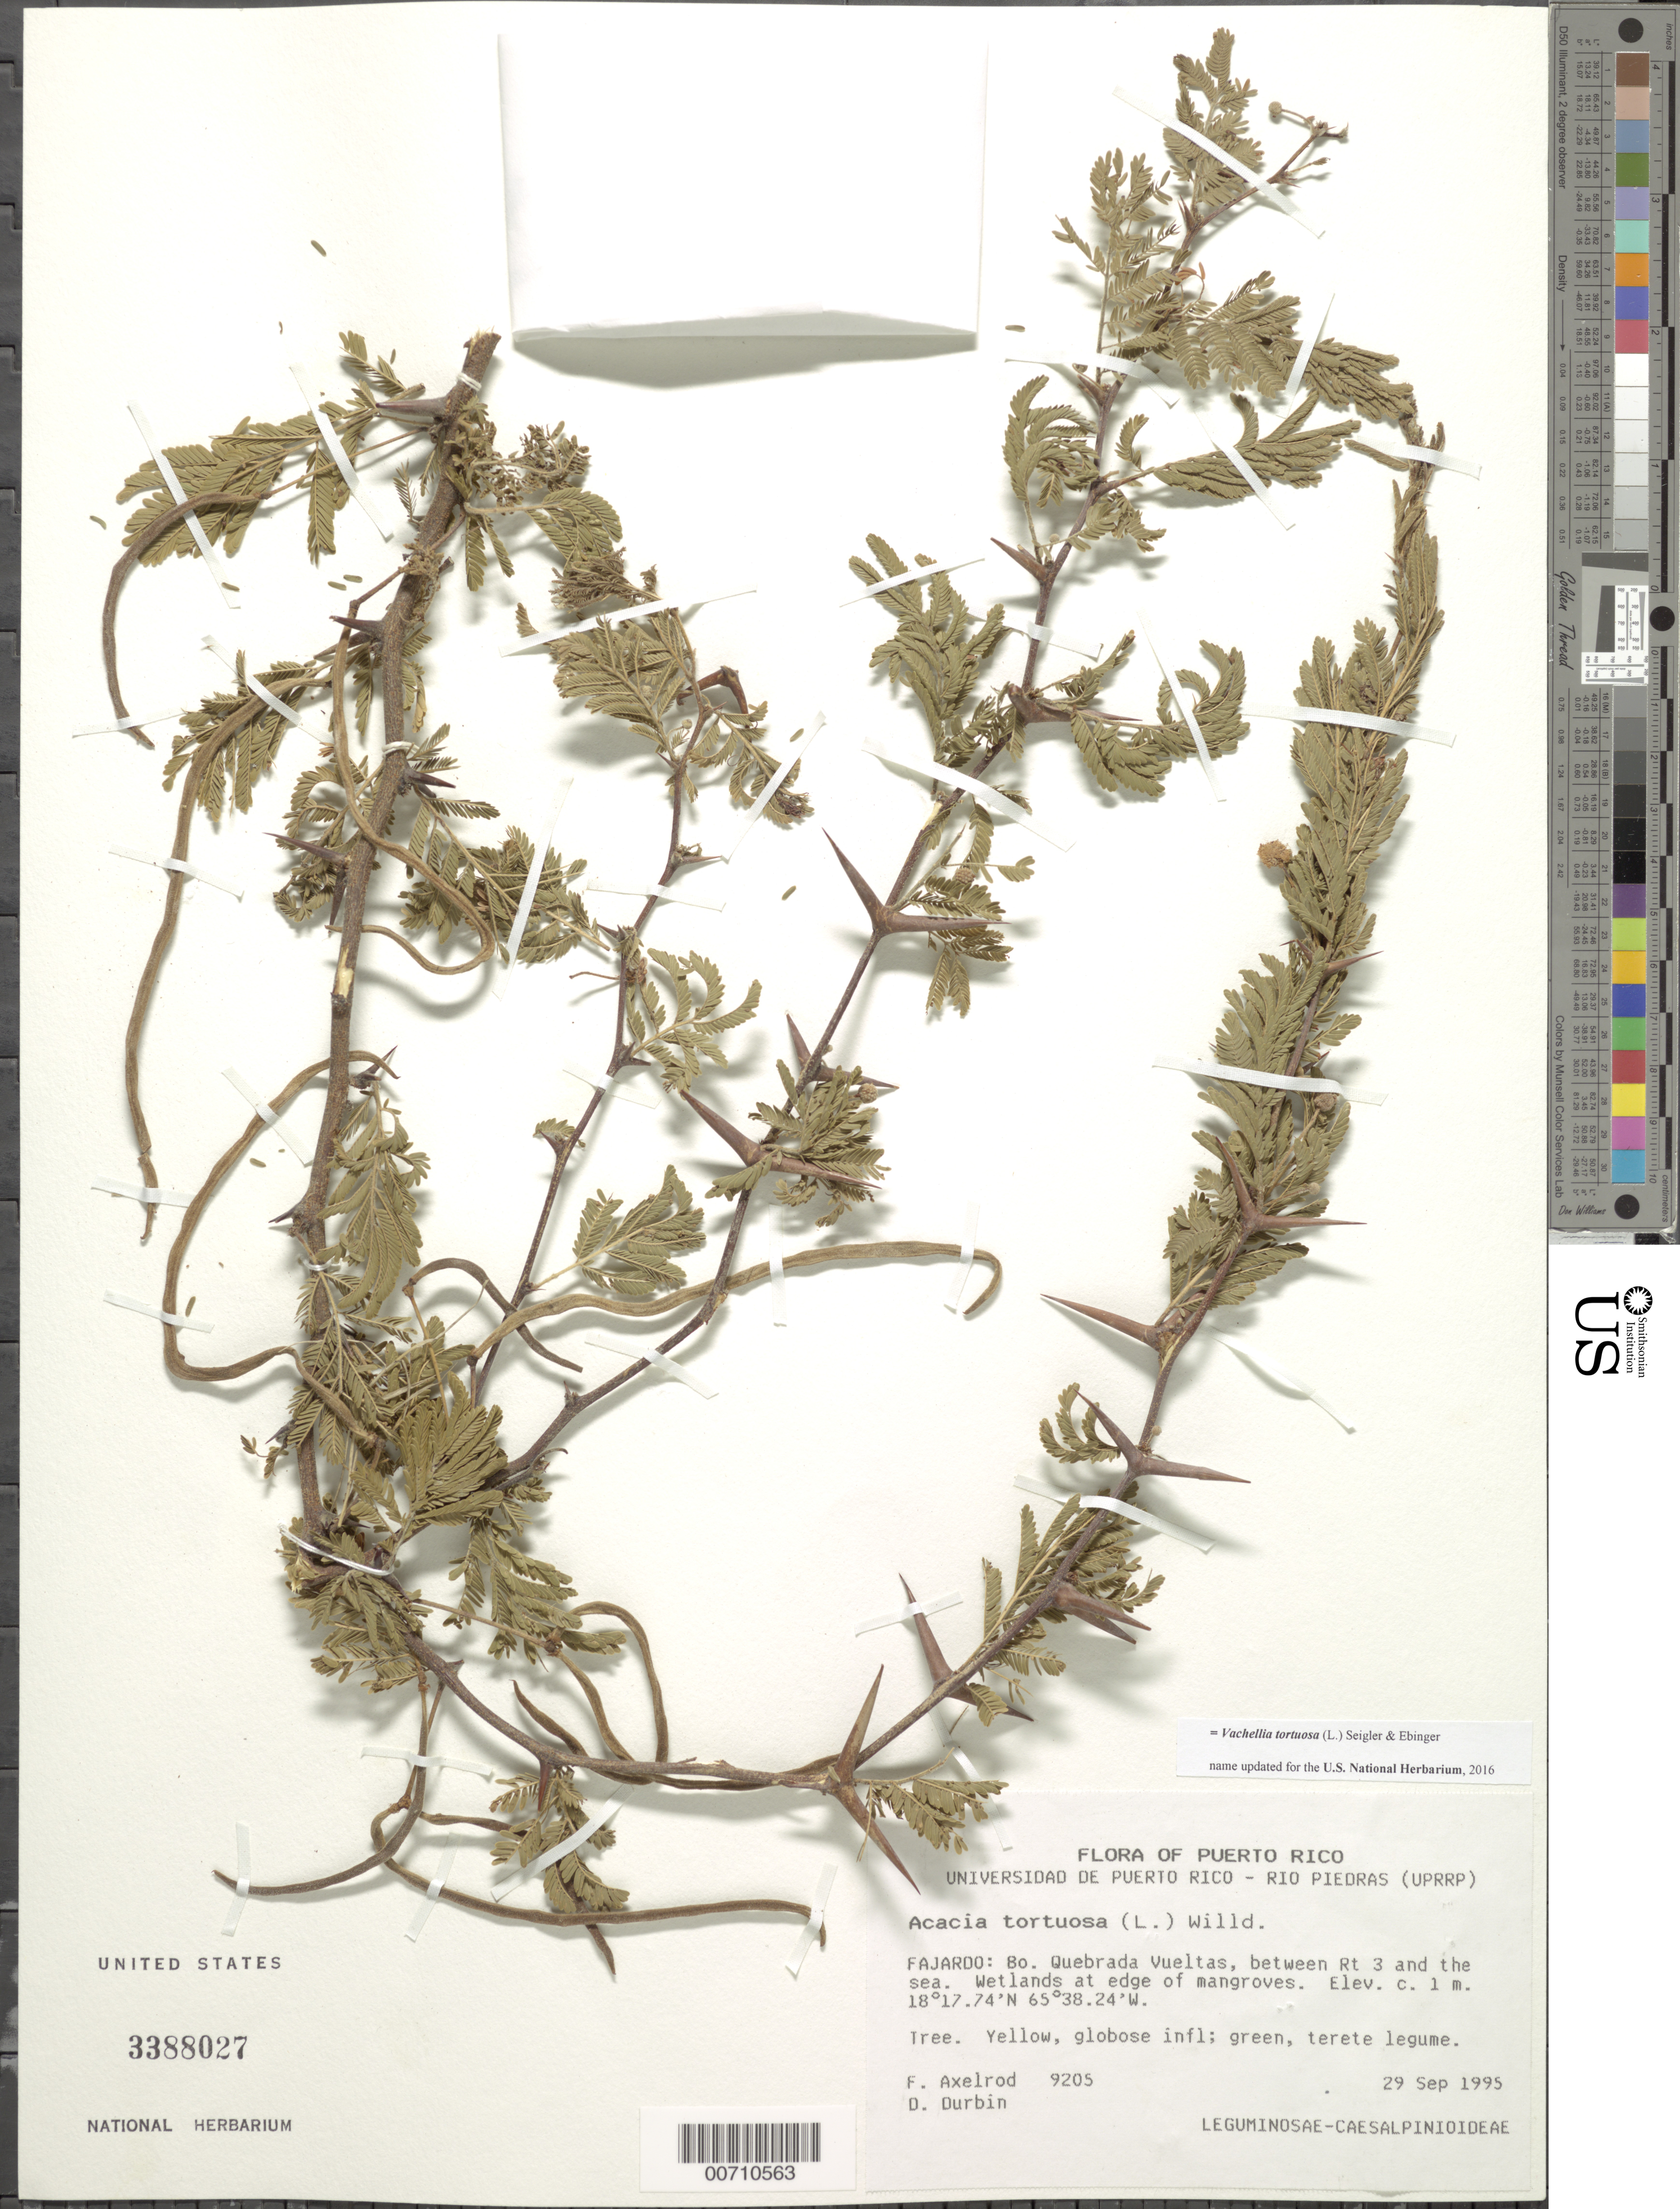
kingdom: Plantae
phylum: Tracheophyta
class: Magnoliopsida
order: Fabales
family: Fabaceae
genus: Vachellia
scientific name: Vachellia tortuosa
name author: (L.) Seigler & Ebinger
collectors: F. S. Axelrod & D. Durbin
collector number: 9205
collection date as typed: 29 Sep 1995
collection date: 1995-09-29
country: Puerto Rico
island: Greater Antilles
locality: Fajardo: Bo. Quebrada Vueltas, btw Rt 3 and the sea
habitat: Wetlands at edge of mangroves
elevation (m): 1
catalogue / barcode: US 3388027